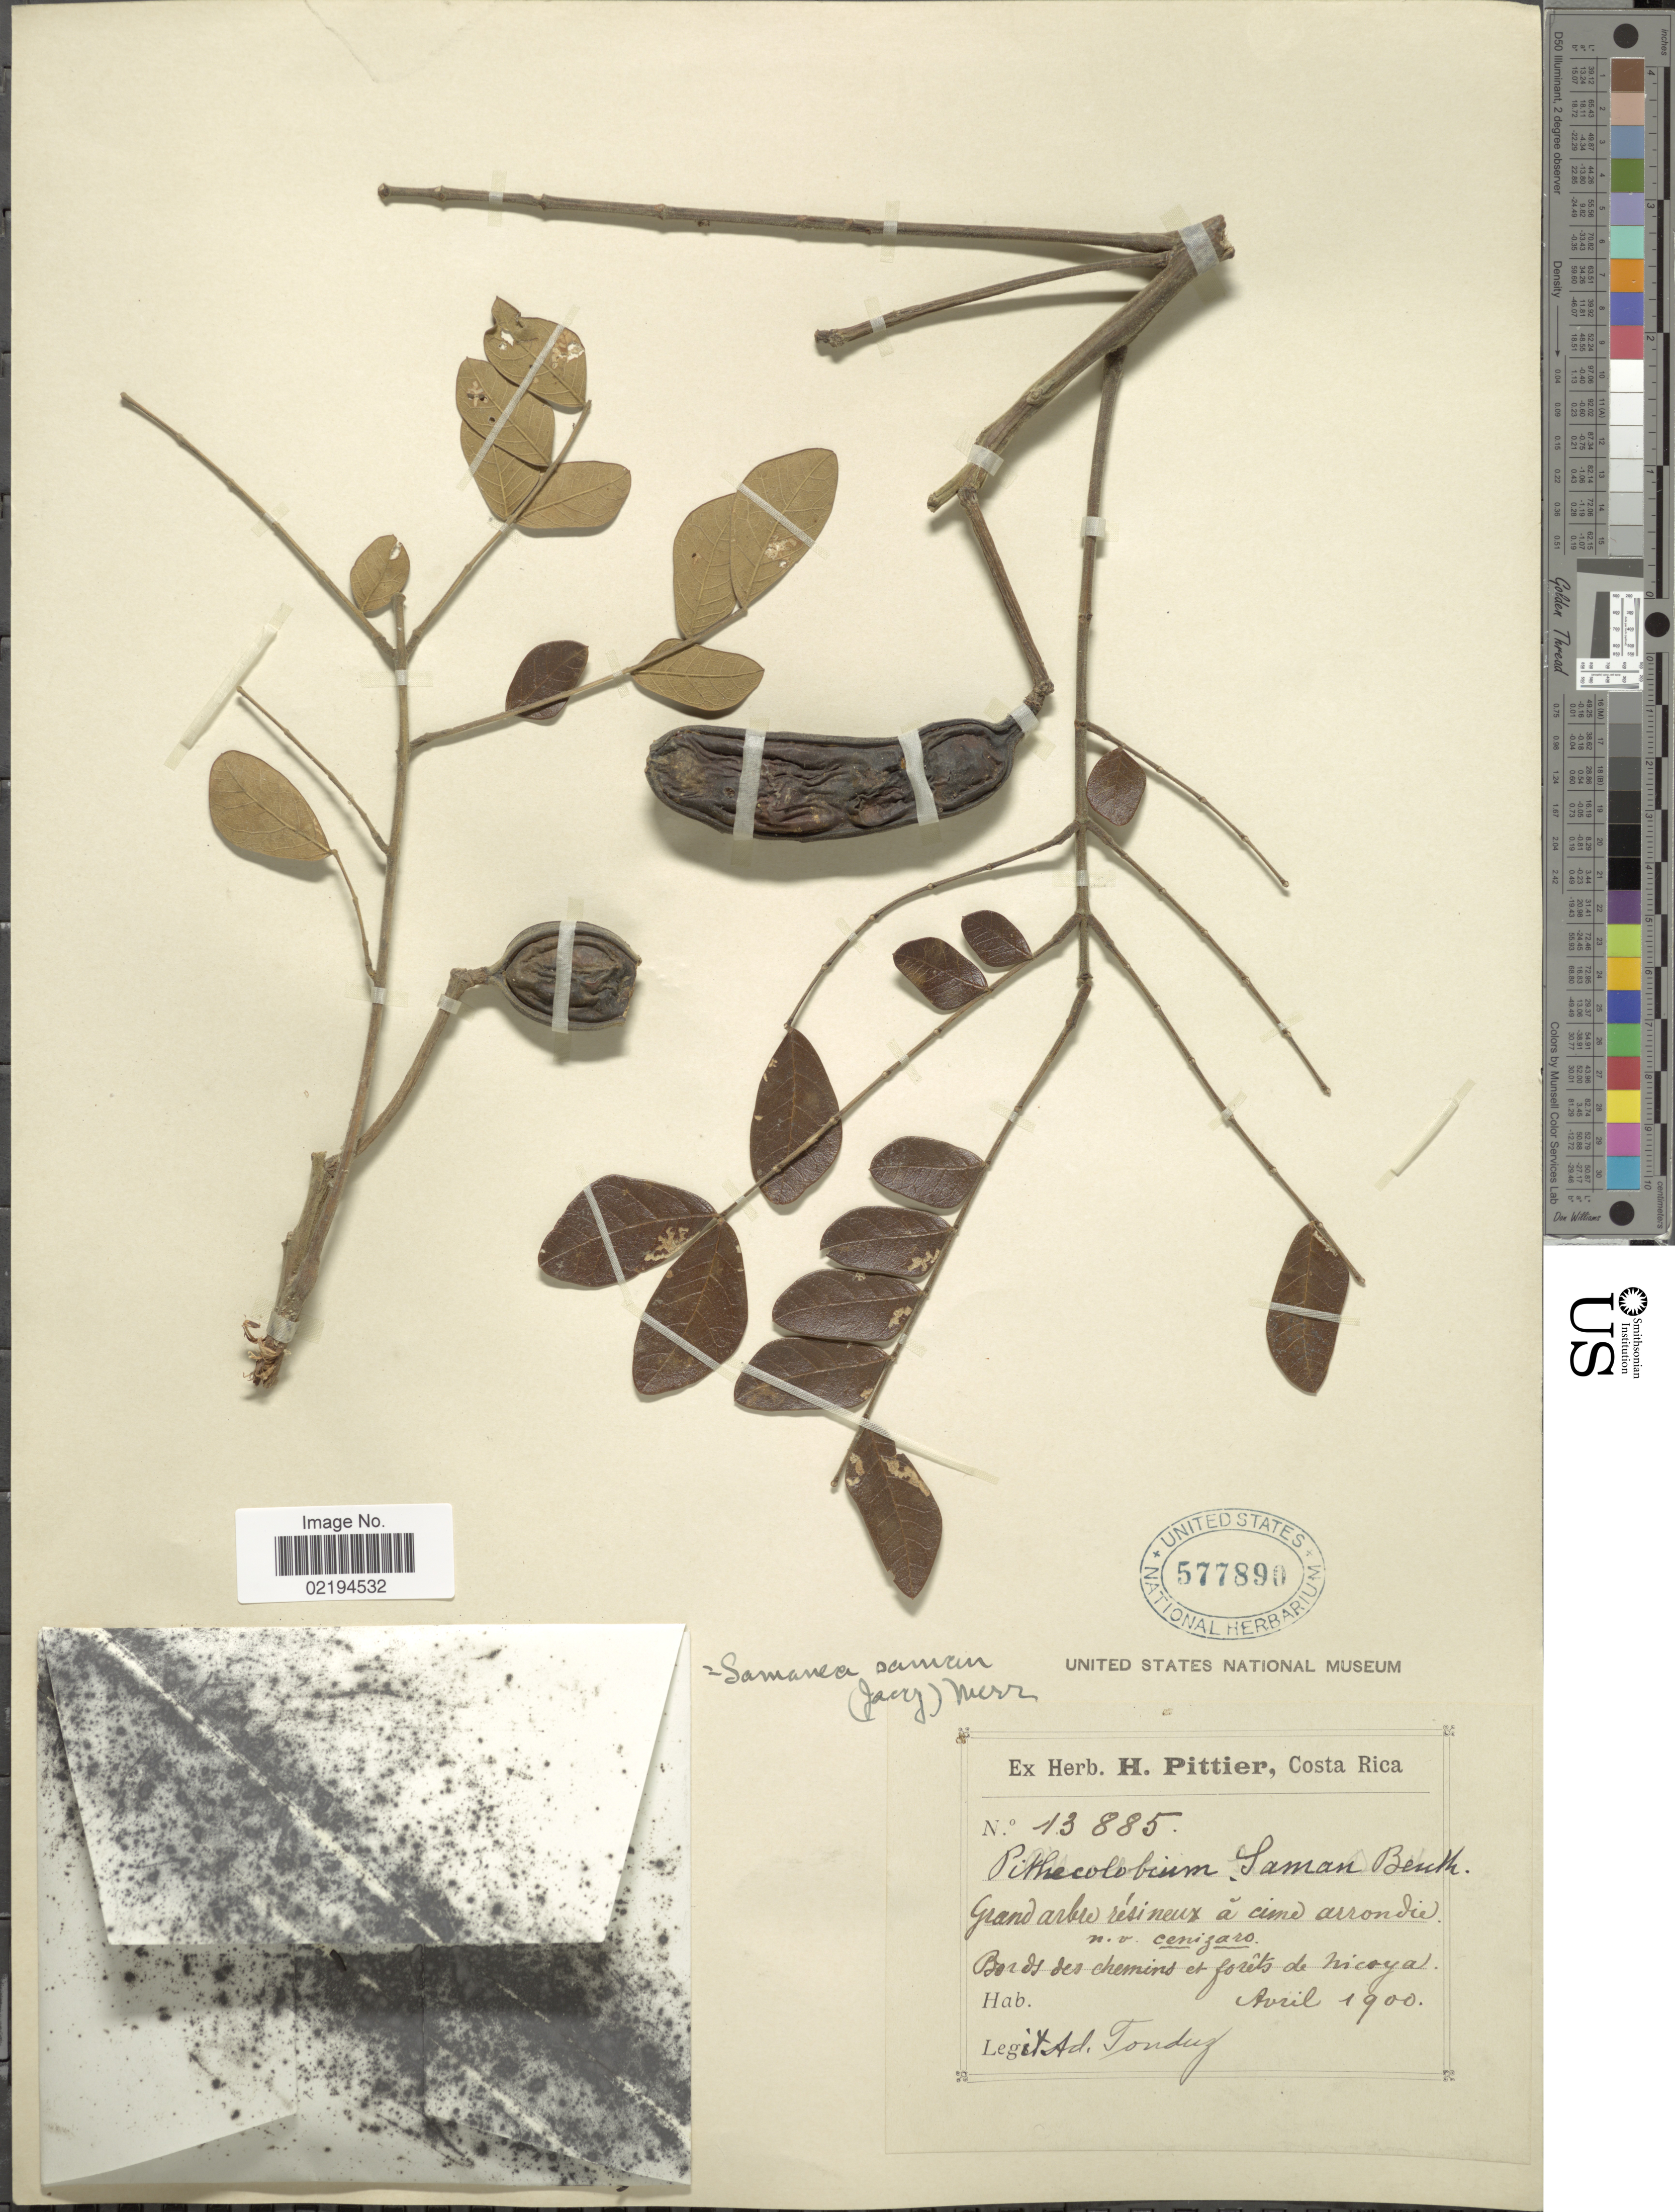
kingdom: Plantae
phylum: Tracheophyta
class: Magnoliopsida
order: Fabales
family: Fabaceae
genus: Samanea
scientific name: Samanea saman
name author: (Jacq.) Merr.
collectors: A. Tonduz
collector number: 13885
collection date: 1900-04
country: Costa Rica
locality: Grand arbre resineux a cime arrondie, Bords des chemins et forets de Nicoya.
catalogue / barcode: US 577890